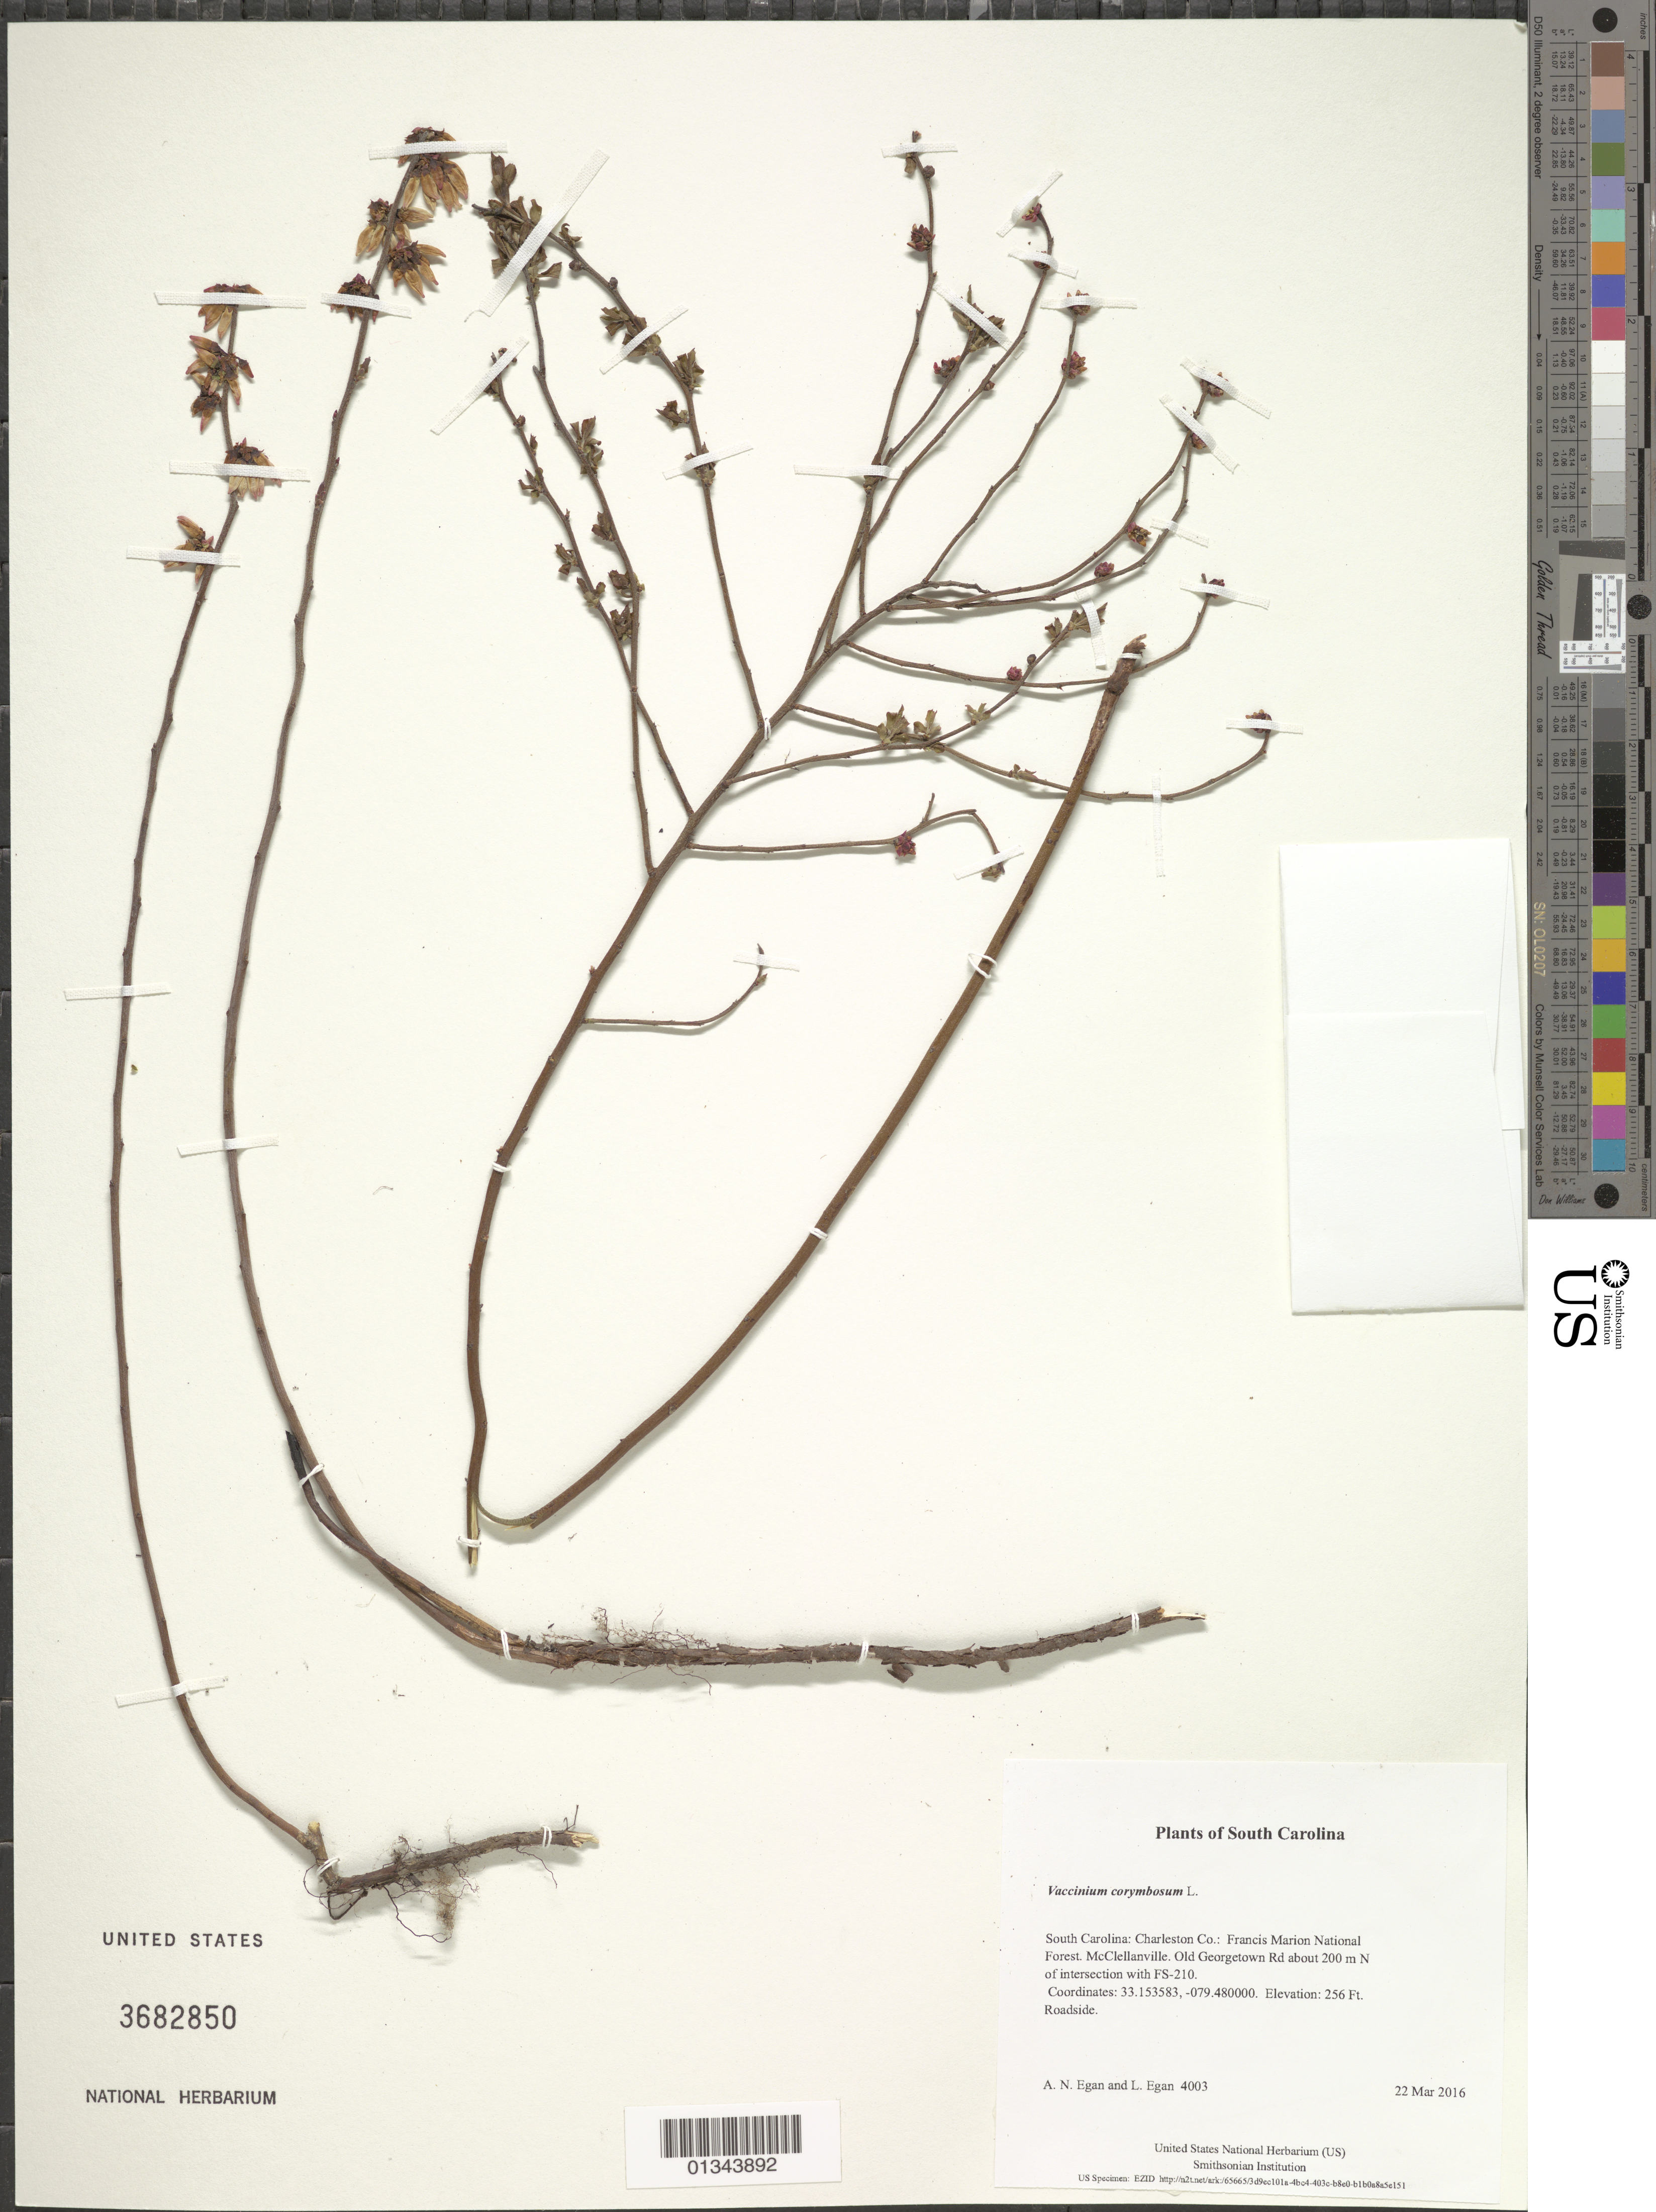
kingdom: Plantae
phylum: Tracheophyta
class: Magnoliopsida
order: Ericales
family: Ericaceae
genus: Vaccinium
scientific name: Vaccinium corymbosum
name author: L.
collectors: A. N. Egan & L. Egan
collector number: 4003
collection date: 2016-03-22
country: United States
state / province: South Carolina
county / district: Charleston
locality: Francis Marion National Forest. McClellanville. Old Georgetown Rd about 200 m N of intersection with FS-210.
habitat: Roadside.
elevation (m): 78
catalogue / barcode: US 3682850